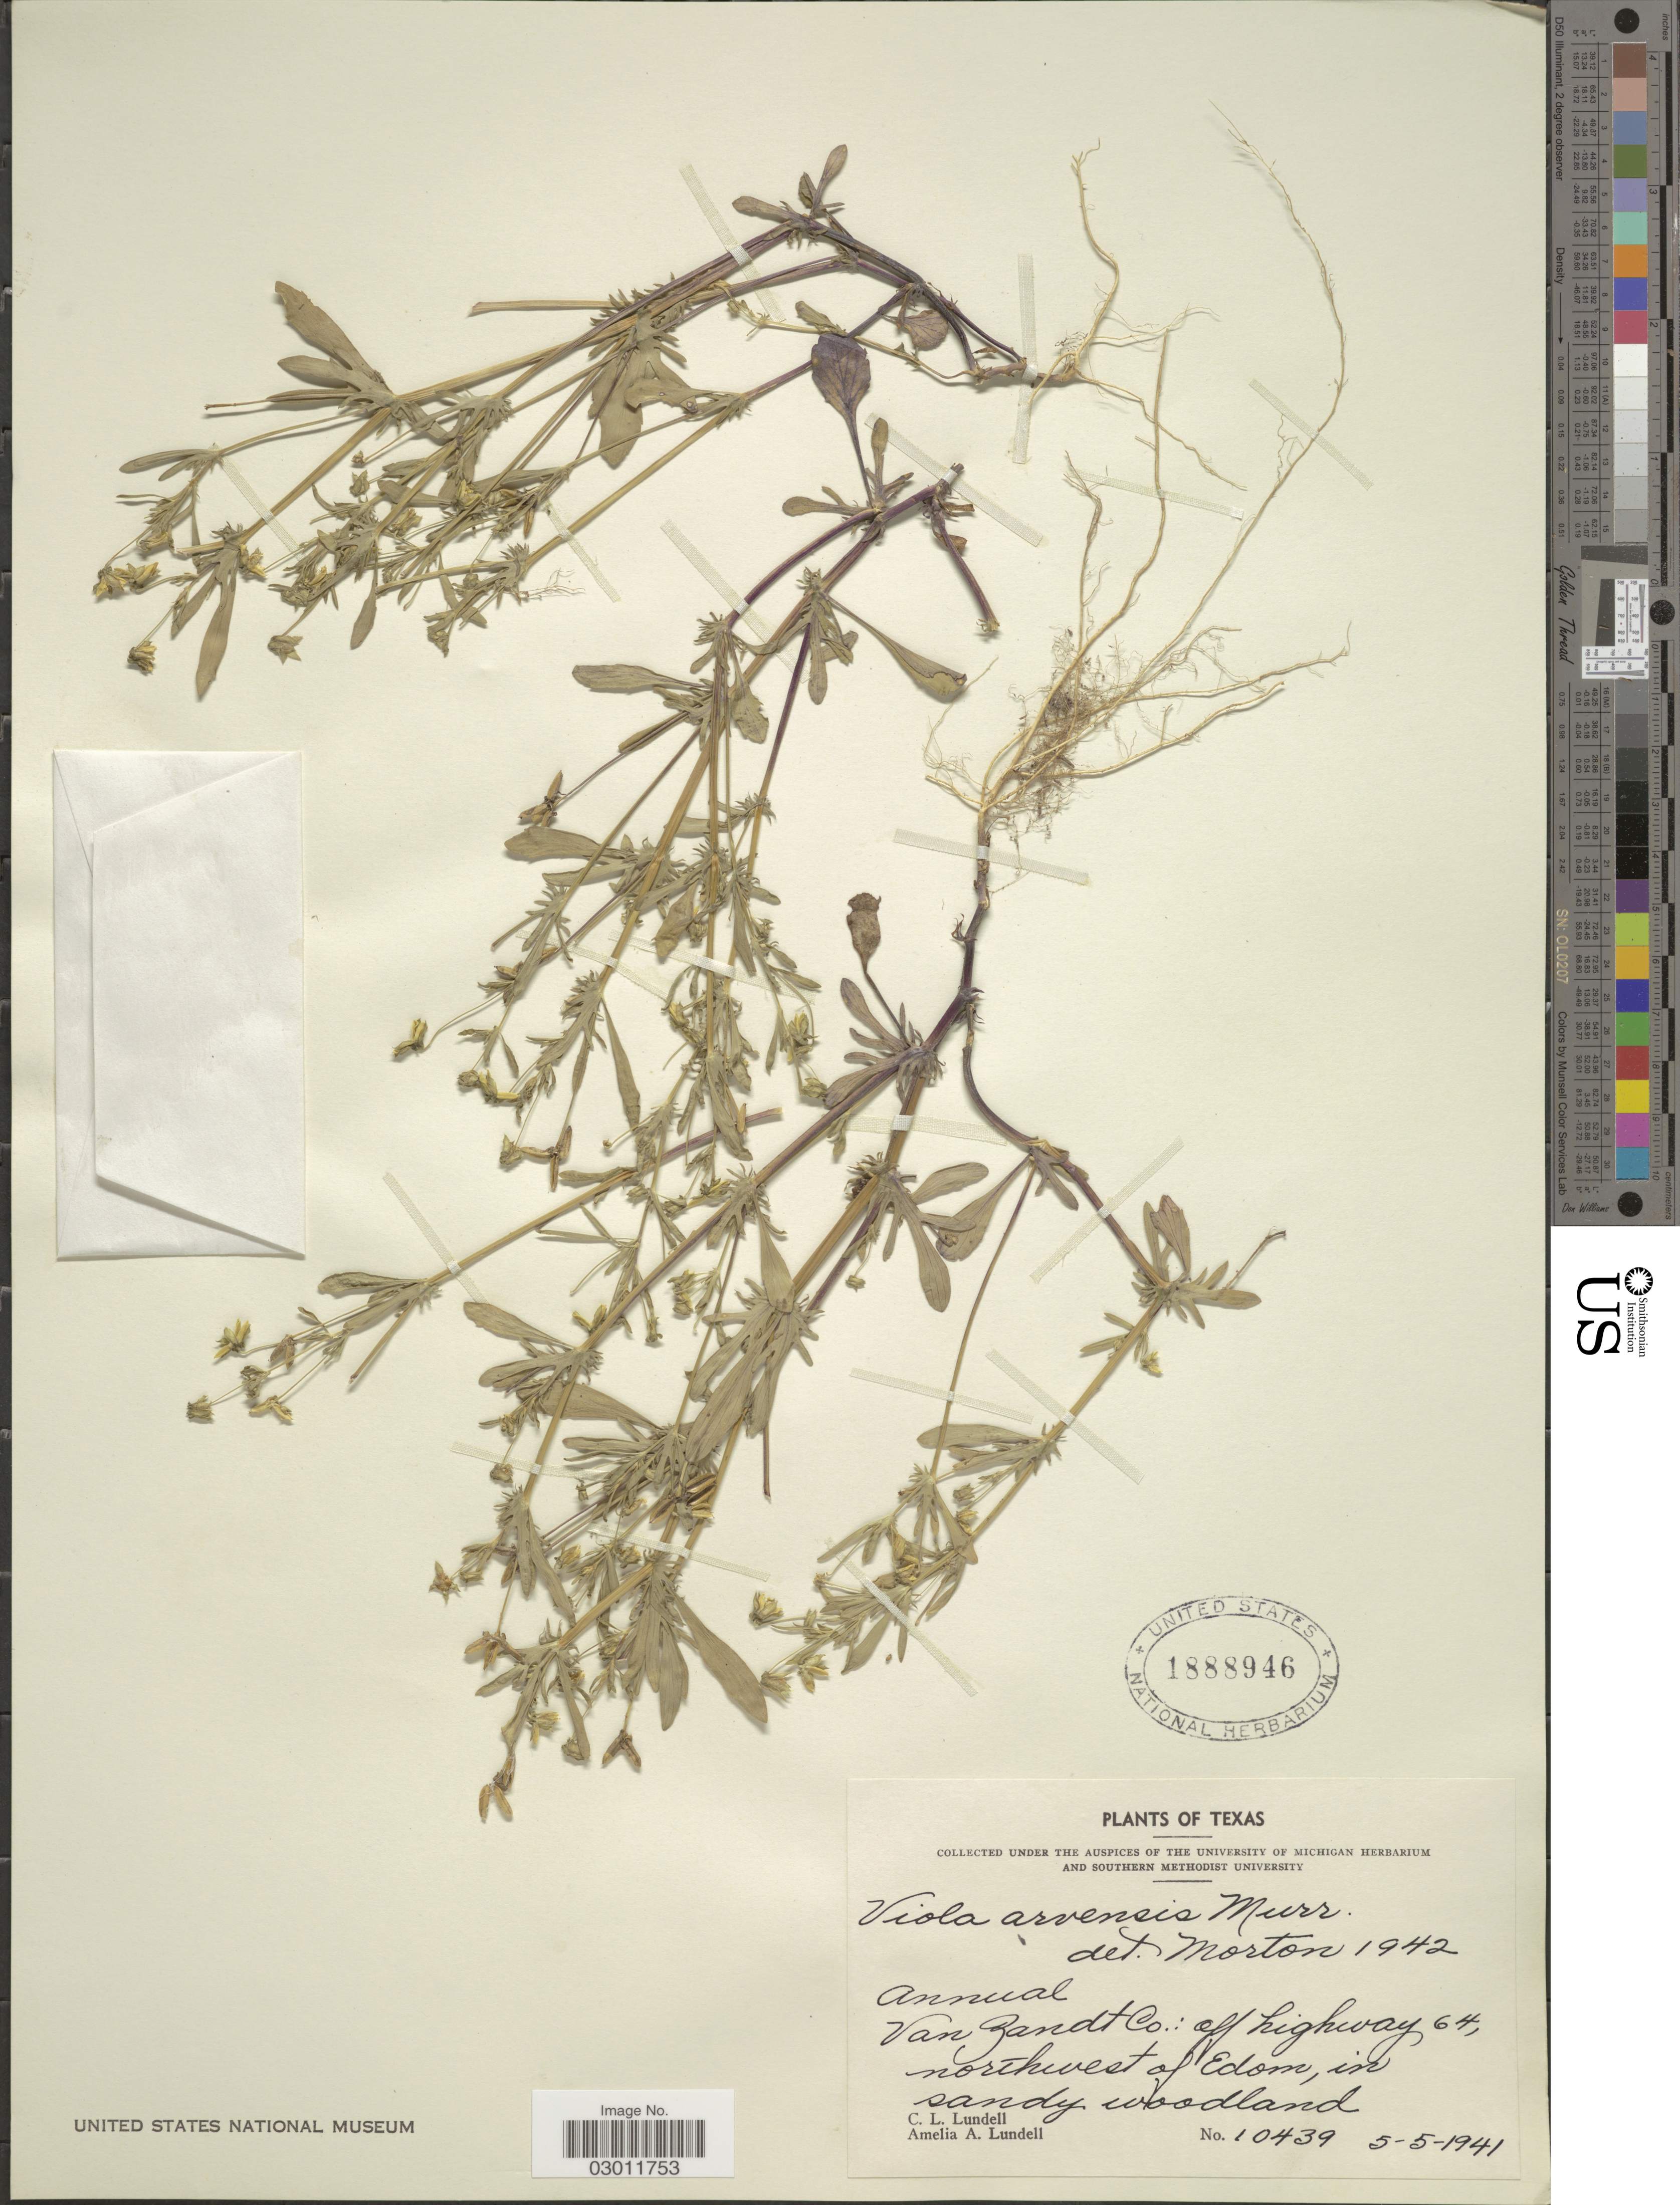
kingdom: Plantae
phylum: Tracheophyta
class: Magnoliopsida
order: Malpighiales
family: Violaceae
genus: Viola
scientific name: Viola arvensis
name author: Murray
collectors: C. L. Lundell & A. A. Lundell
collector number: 10439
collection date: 1941-05-05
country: United States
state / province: Texas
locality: Van Zandt Co.: off highway 64, northwest of Edom.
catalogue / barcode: US 1888946